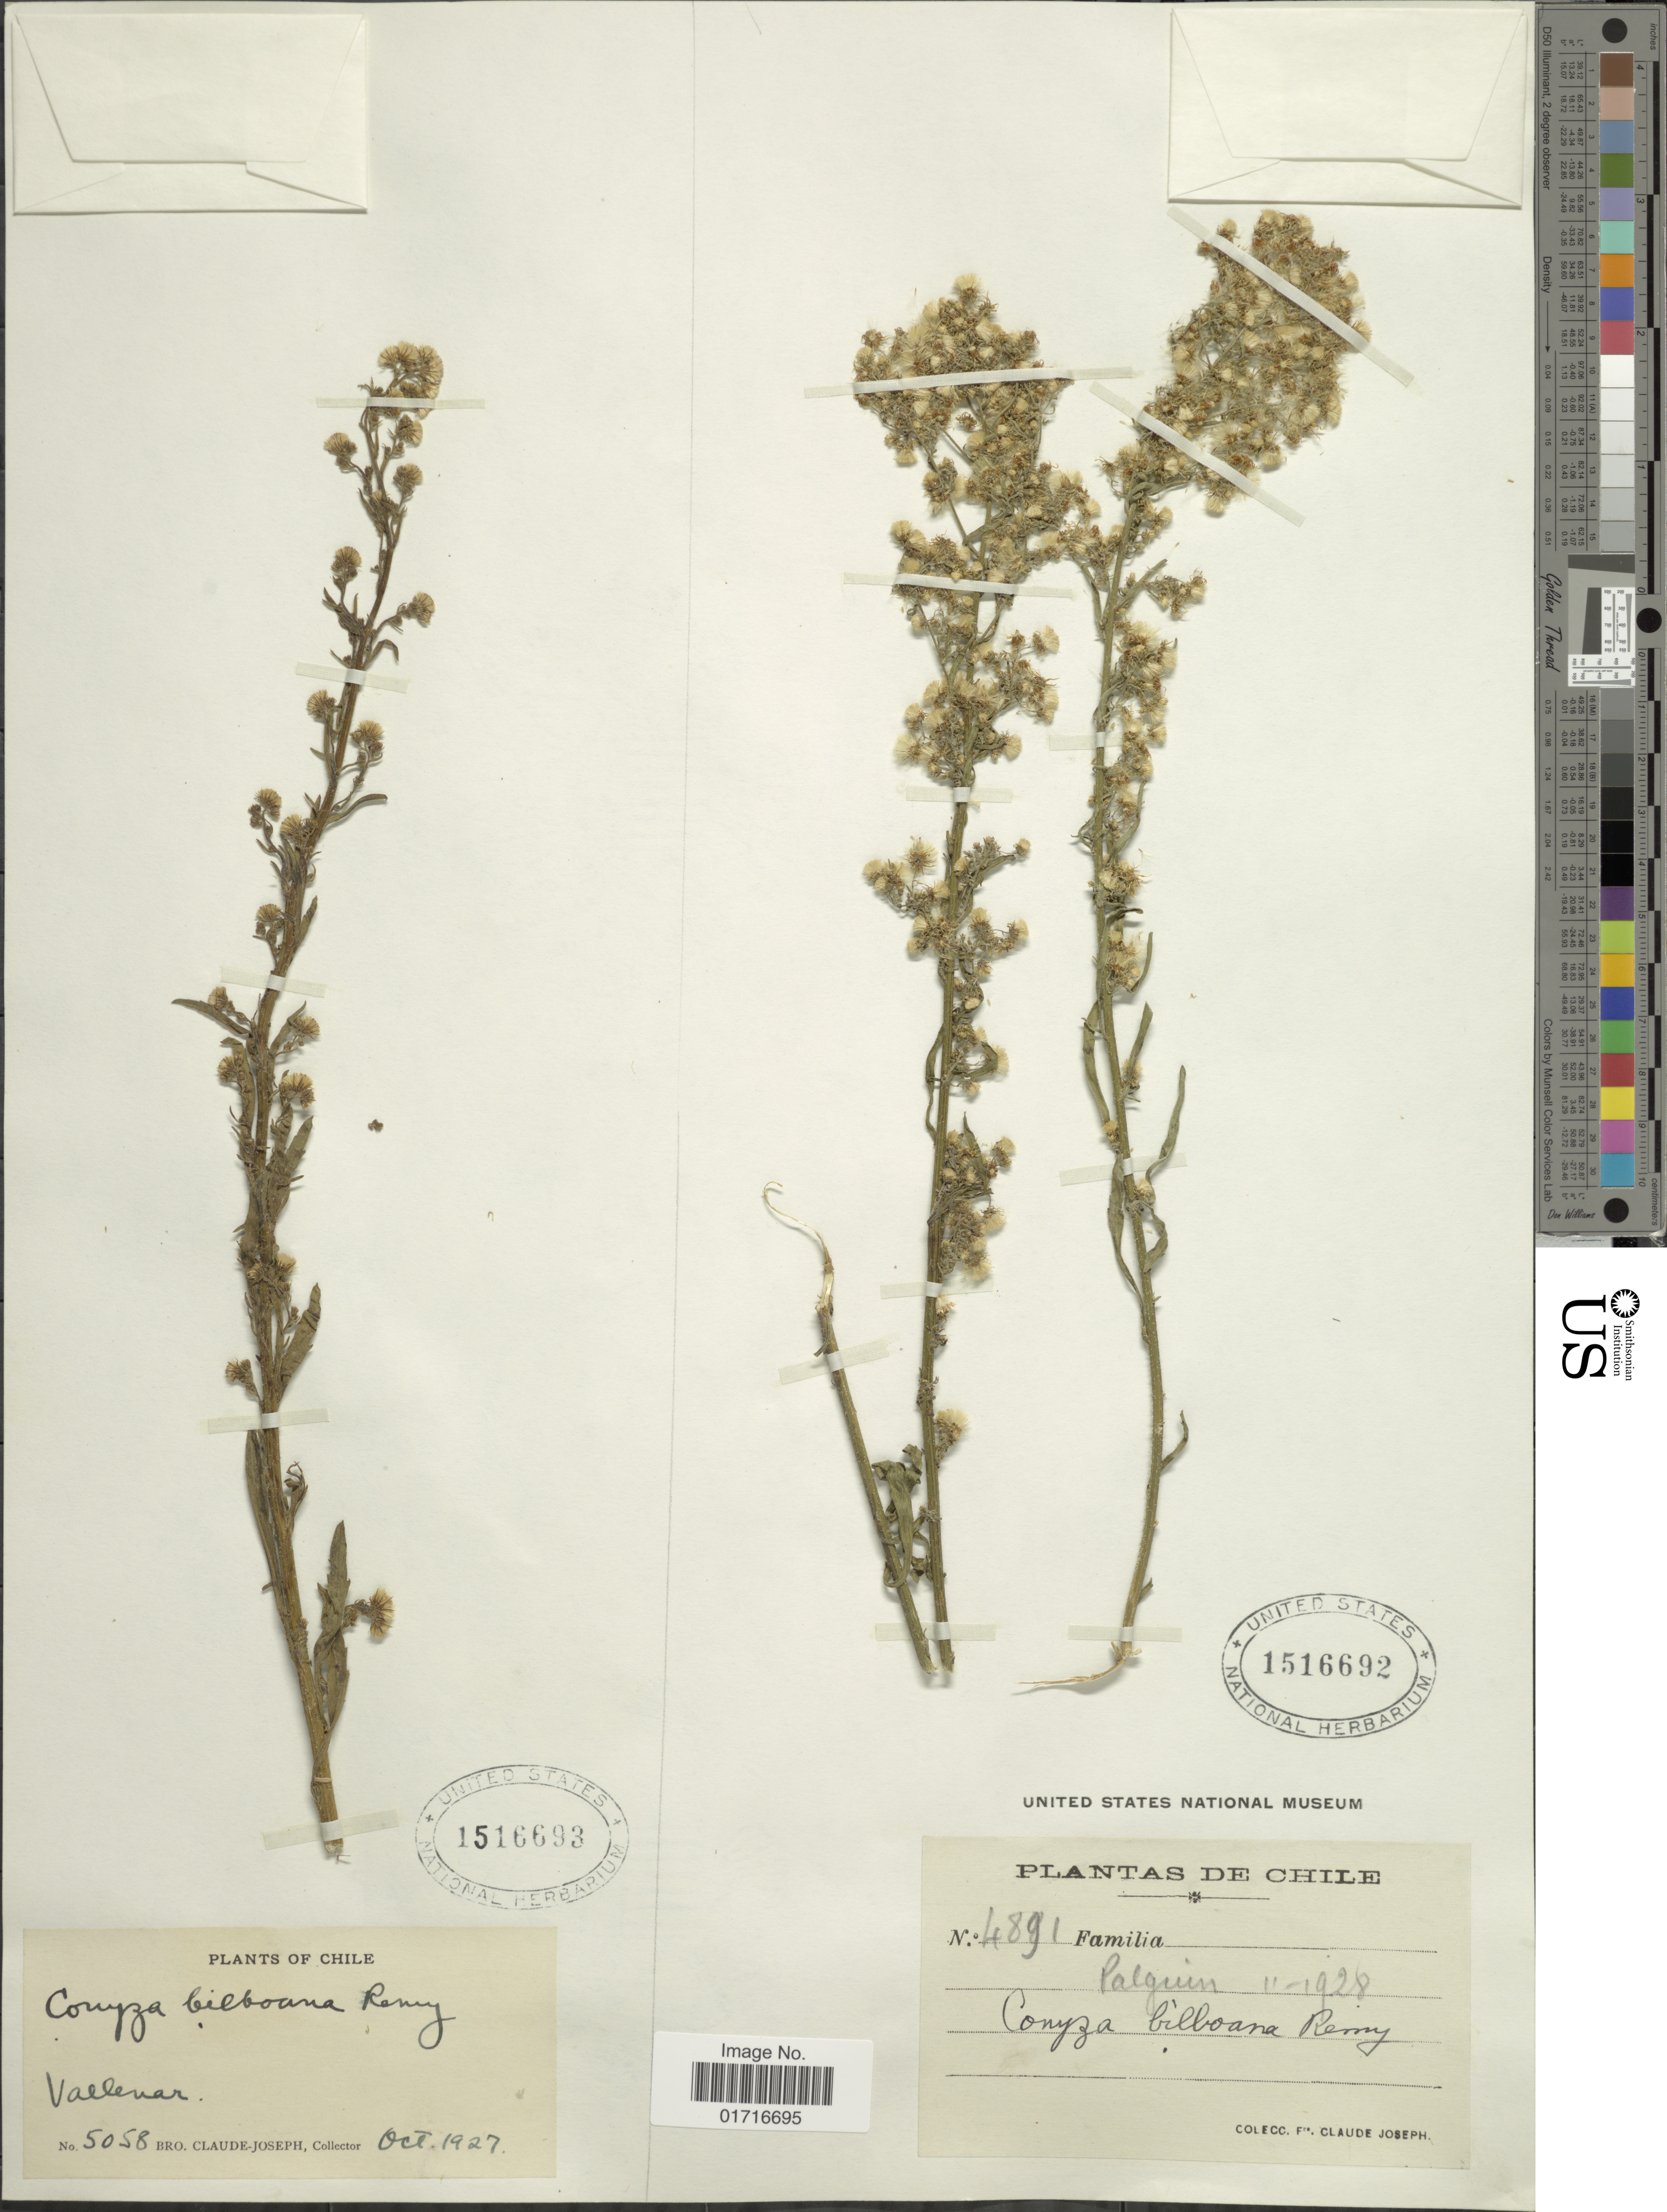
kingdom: Plantae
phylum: Tracheophyta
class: Magnoliopsida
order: Asterales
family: Asteraceae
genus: Conyza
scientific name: Conyza bilbaoana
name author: J. Rémy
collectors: Bro. Claude-Joseph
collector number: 5058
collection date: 1927-10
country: Chile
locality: Vallenar.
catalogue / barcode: US 1516693